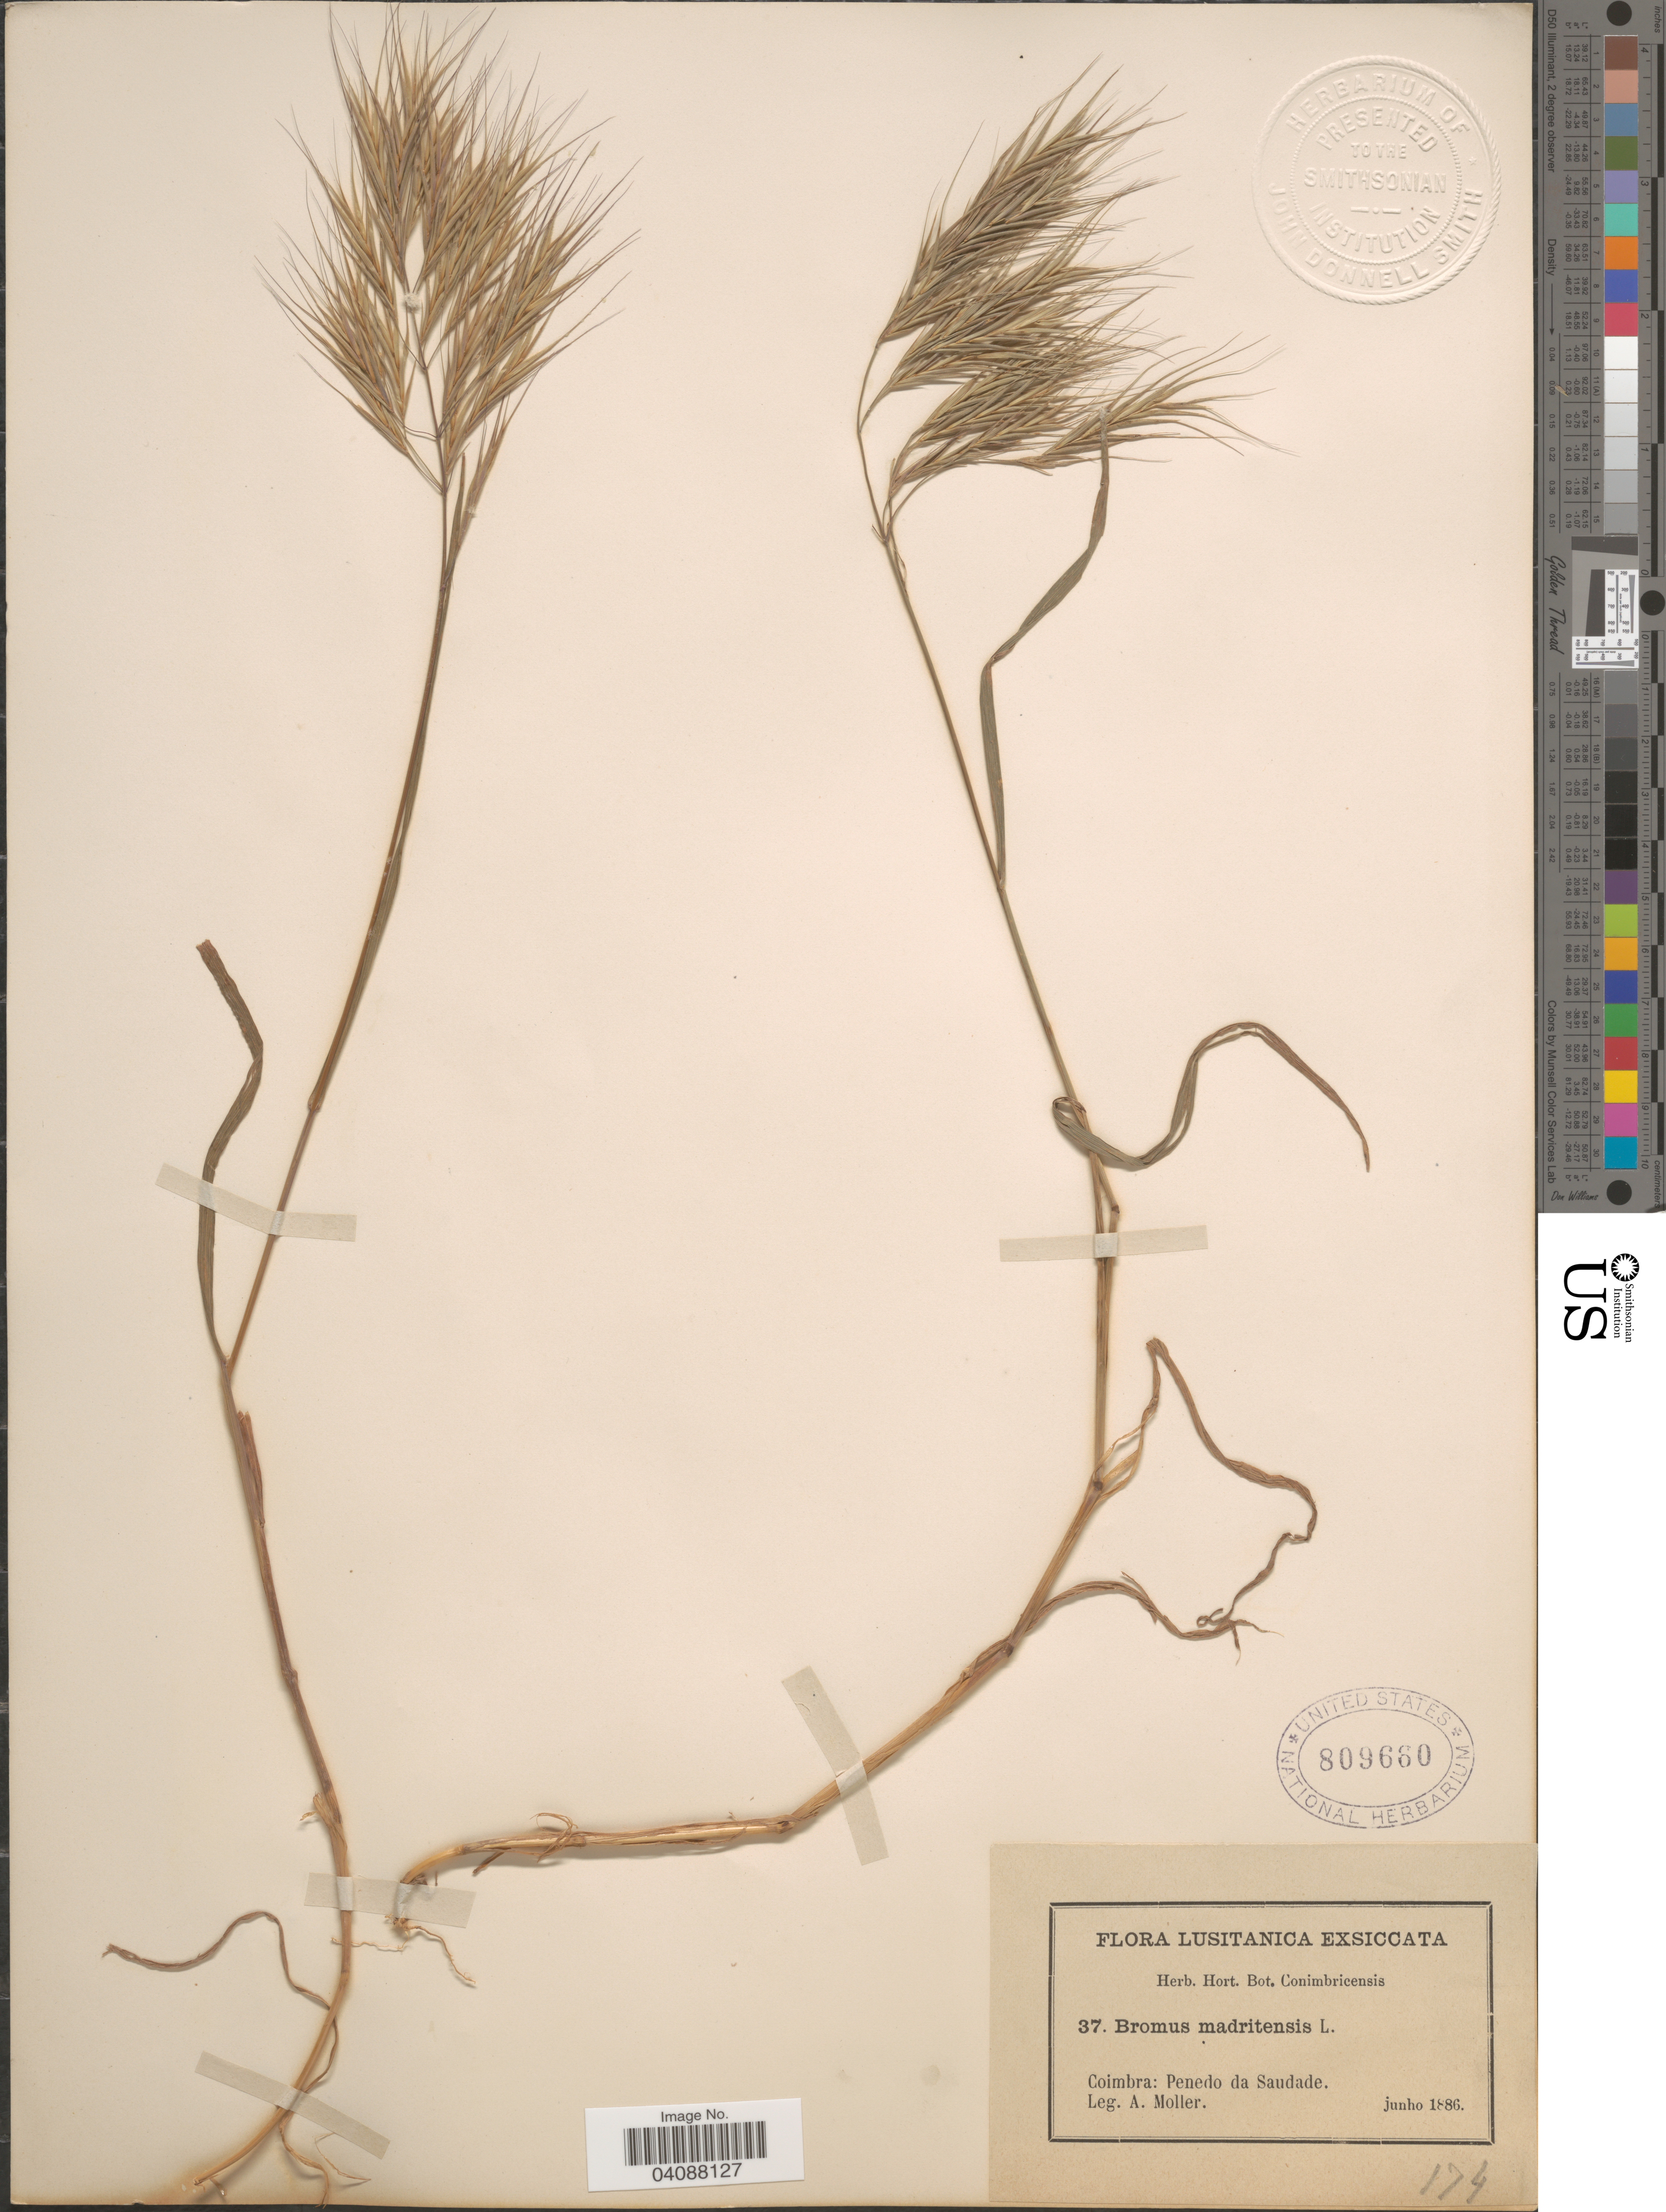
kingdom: Plantae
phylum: Tracheophyta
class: Liliopsida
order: Poales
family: Poaceae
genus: Bromus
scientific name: Bromus madritensis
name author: L.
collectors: A. Moller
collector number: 37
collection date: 1886-06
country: Portugal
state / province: Coimbra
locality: Penedo da Saudade.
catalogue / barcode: US 809660